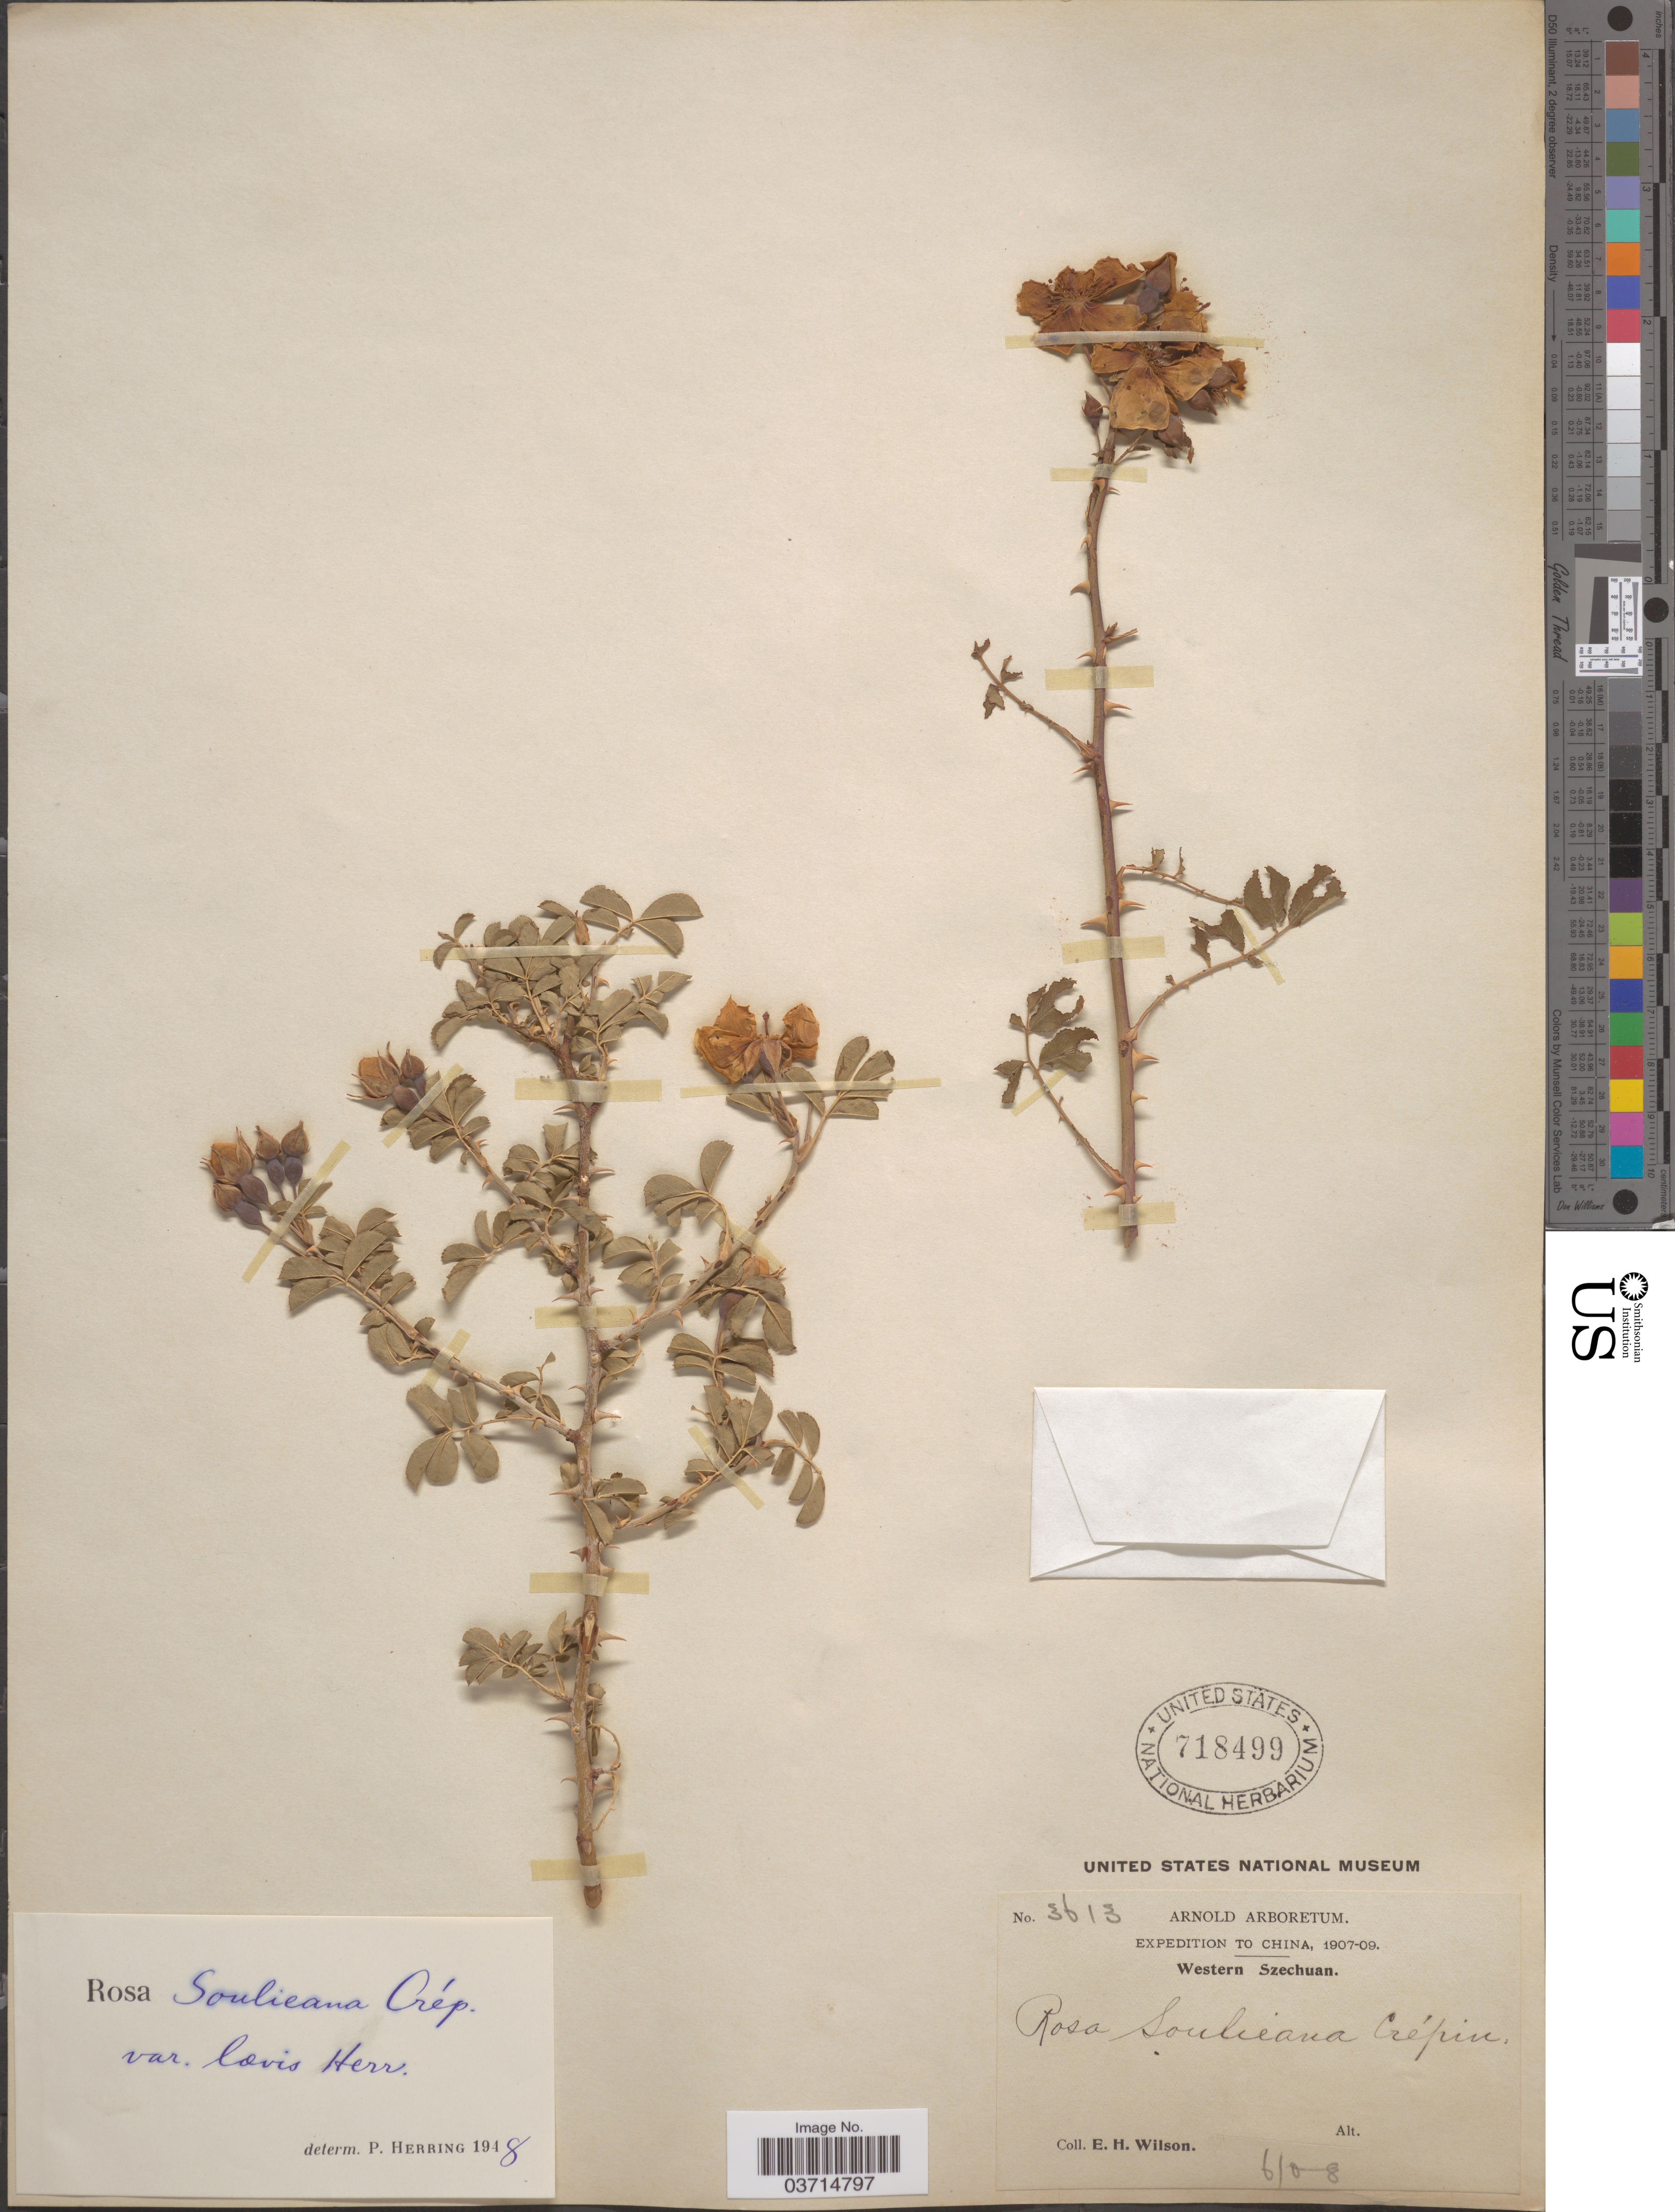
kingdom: Plantae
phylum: Tracheophyta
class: Magnoliopsida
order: Rosales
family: Rosaceae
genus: Rosa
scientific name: Rosa soulieana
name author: Crép.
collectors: E. Wilson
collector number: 3613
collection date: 1908-06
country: China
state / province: Sichuan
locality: Western Szechuan.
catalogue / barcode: US 718499